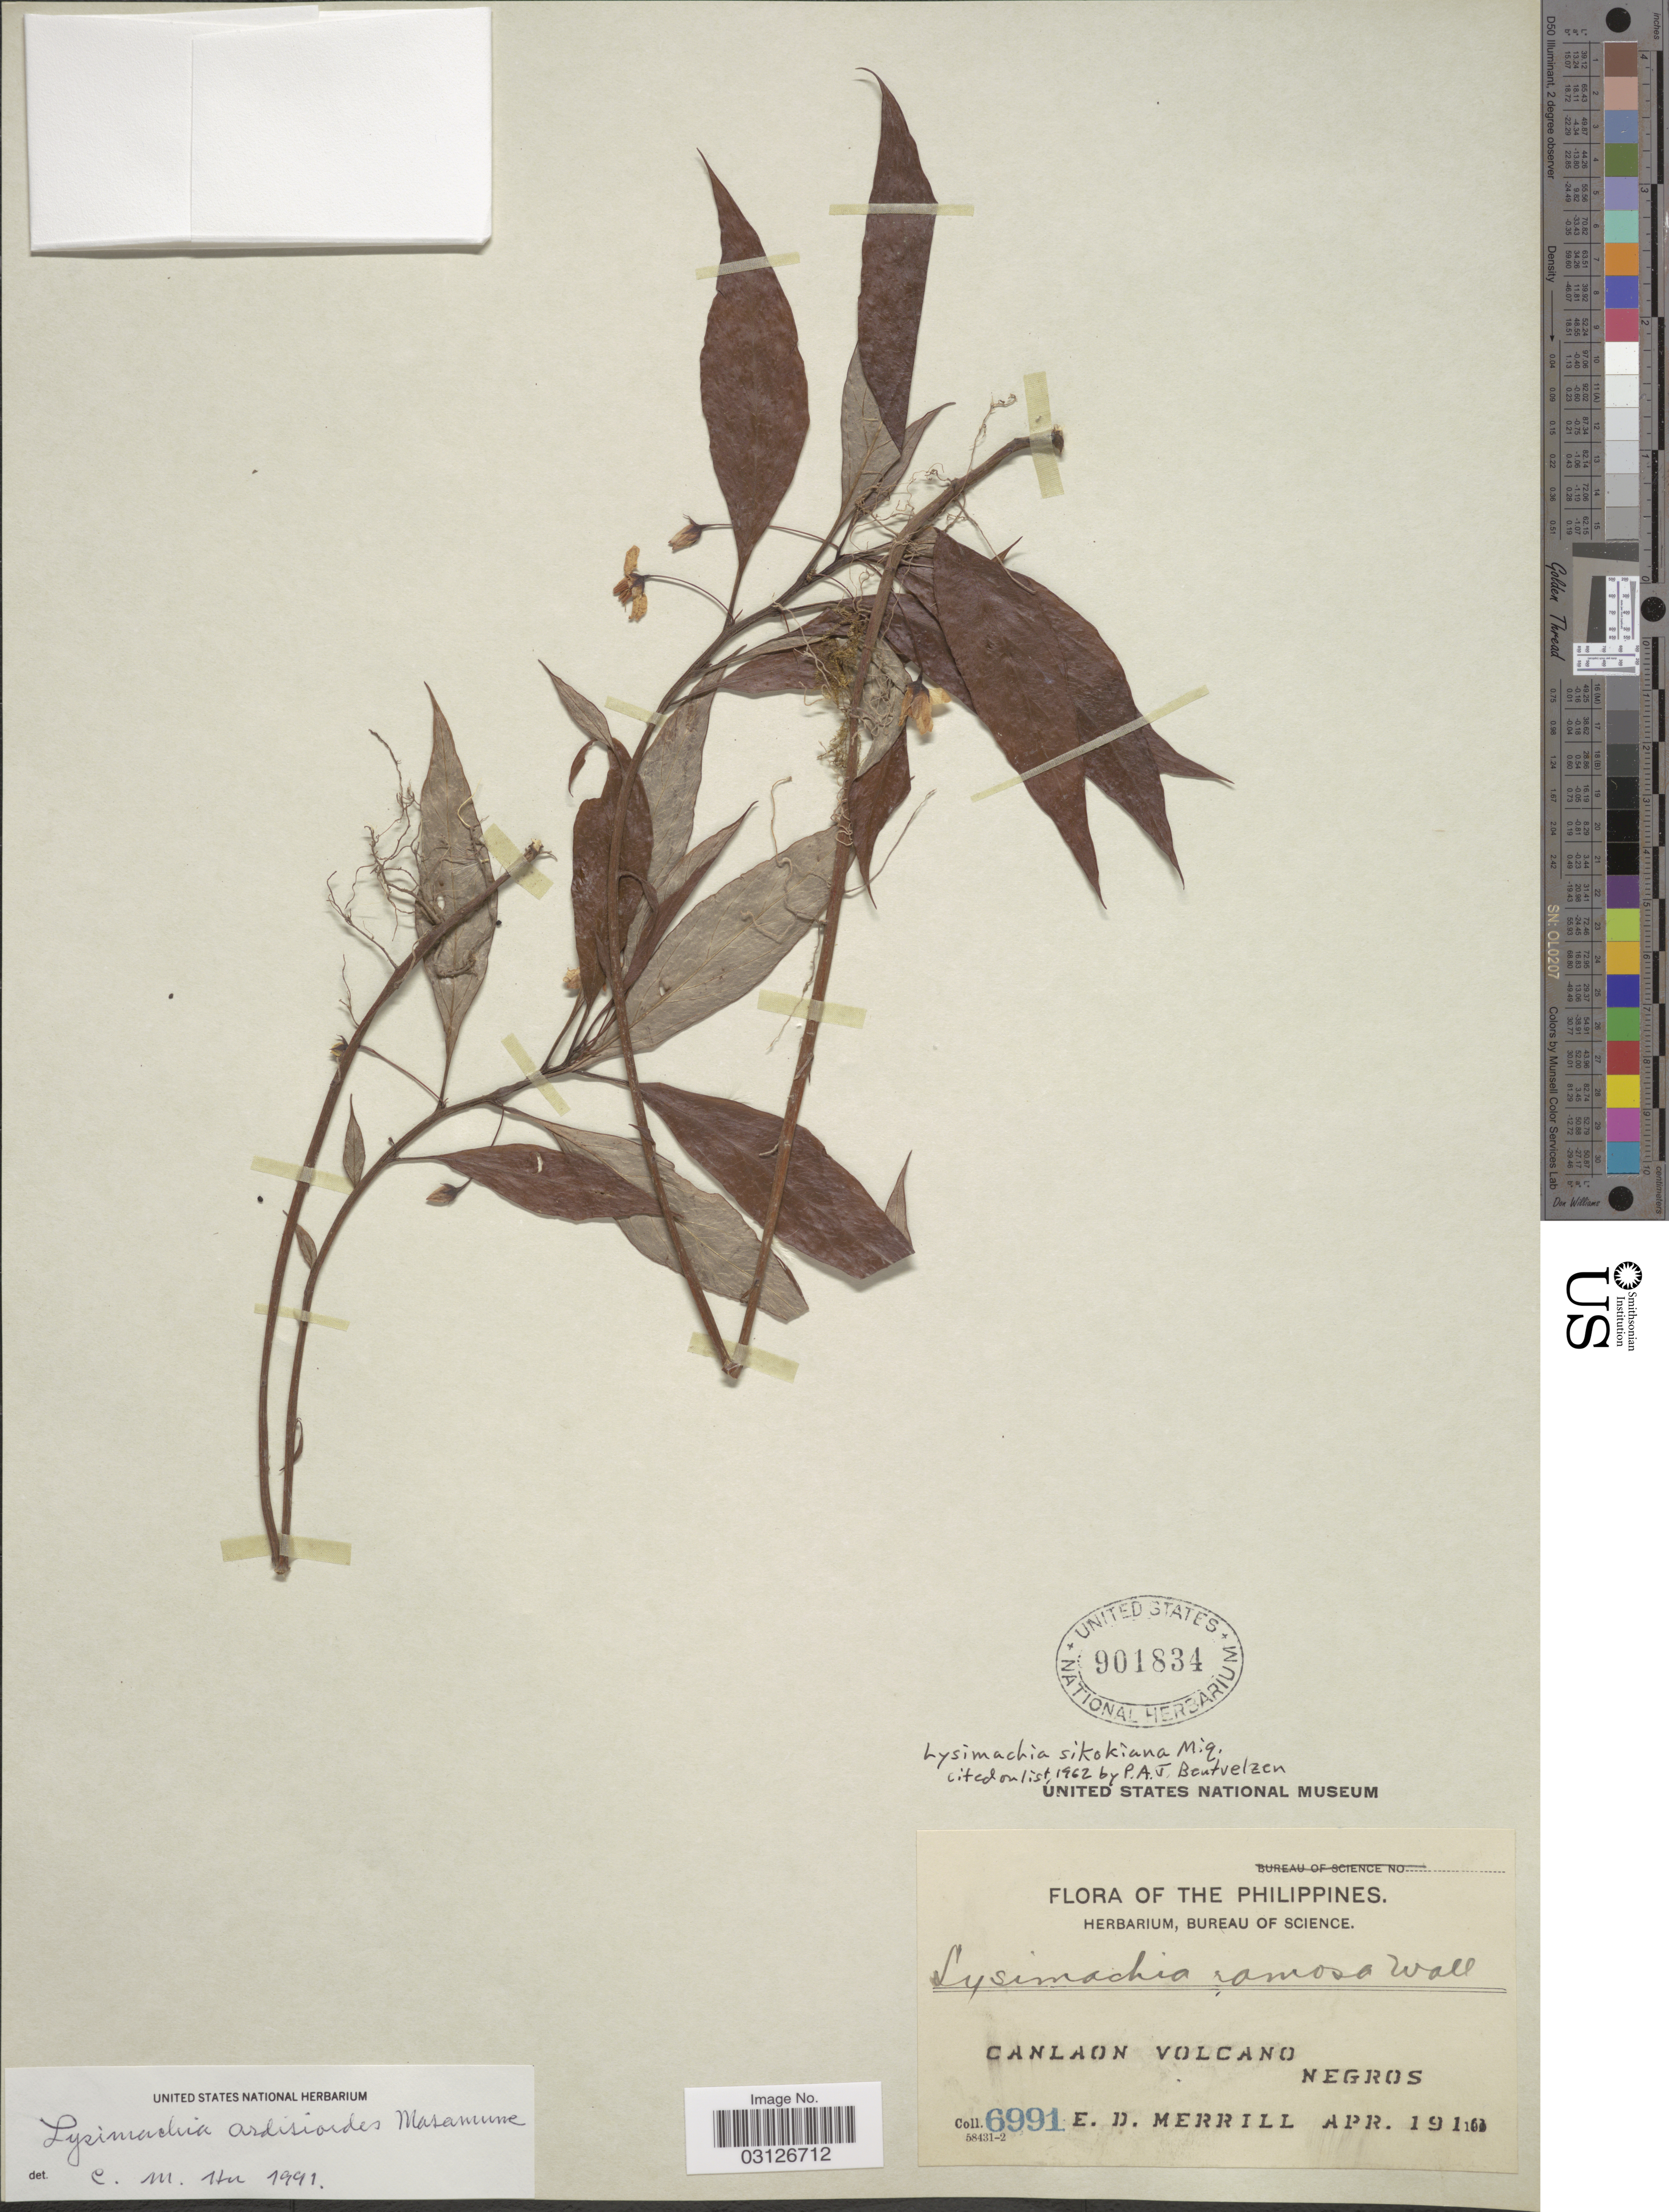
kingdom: Plantae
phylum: Tracheophyta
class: Magnoliopsida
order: Ericales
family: Primulaceae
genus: Lysimachia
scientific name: Lysimachia ardisioides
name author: Masam.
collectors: E. D. Merrill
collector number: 6991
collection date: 1910-04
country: Philippines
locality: Canloan Volcano. Negros.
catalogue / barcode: US 901834